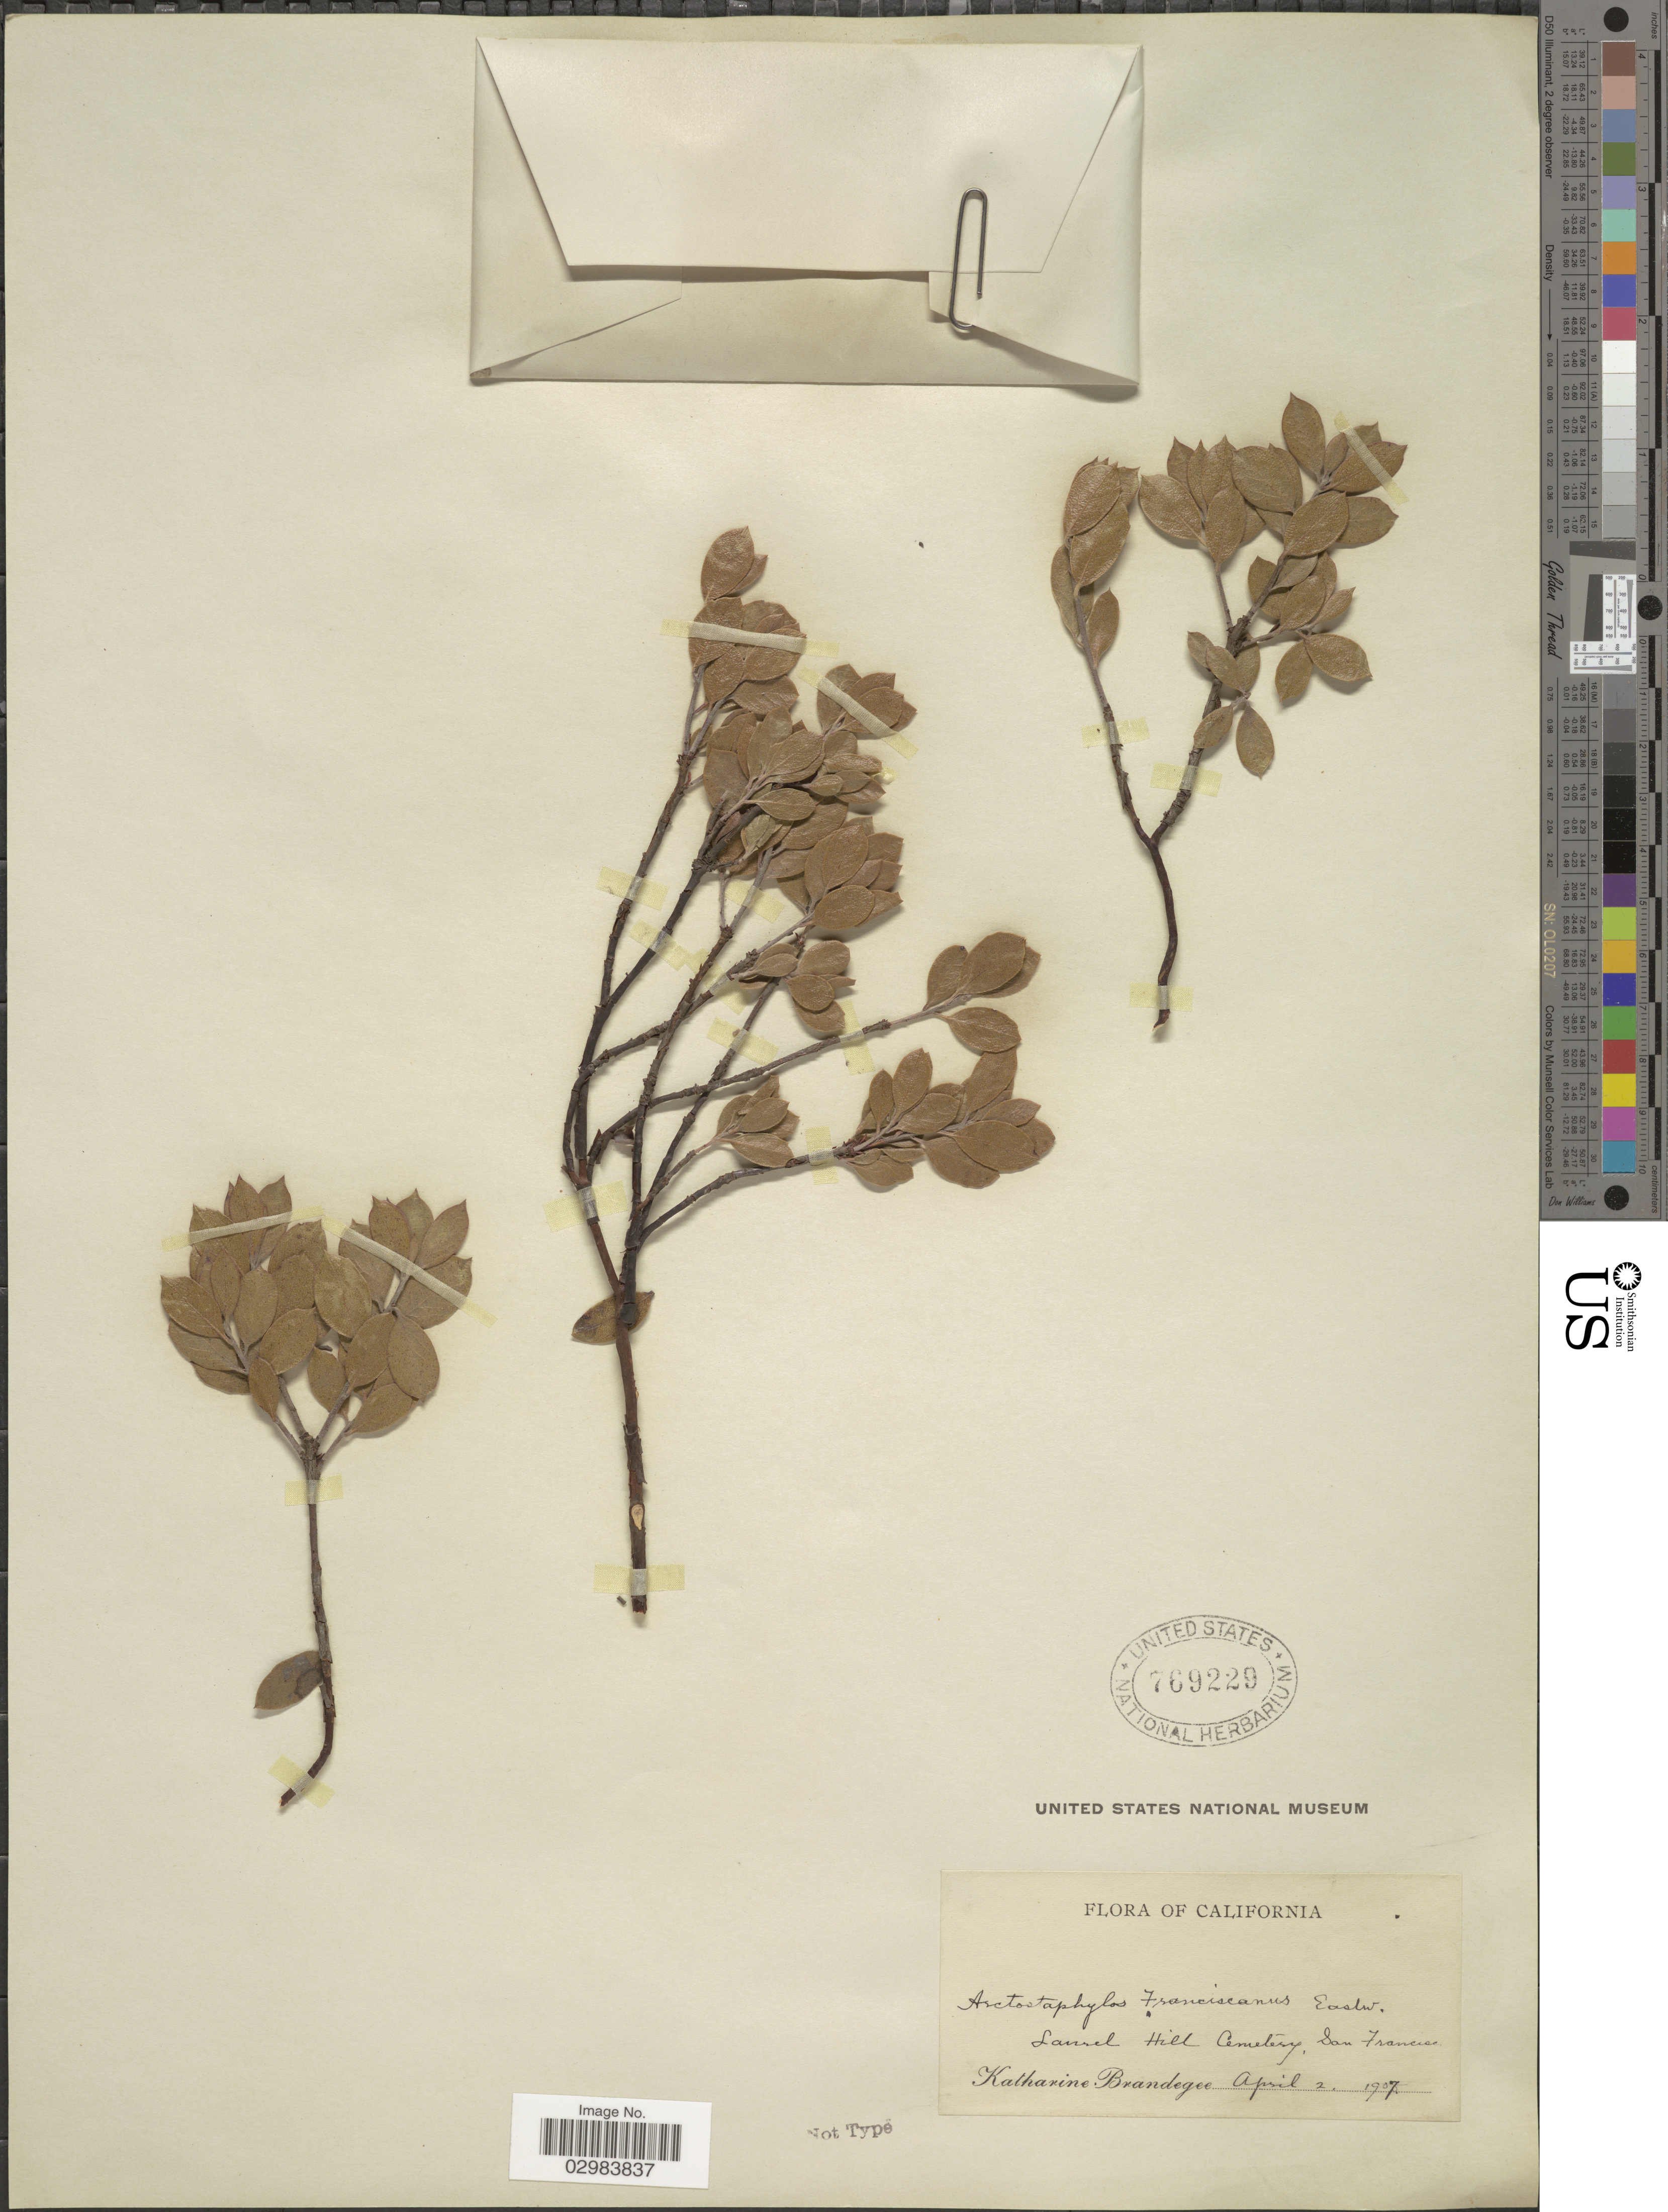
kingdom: Plantae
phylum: Tracheophyta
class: Magnoliopsida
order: Ericales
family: Ericaceae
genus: Arctostaphylos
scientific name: Arctostaphylos franciscana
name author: Eastw.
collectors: M. K. Brandegee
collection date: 1907-04-02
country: United States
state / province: California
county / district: San Francisco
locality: Laurel Hill Cemetery, San Francisco.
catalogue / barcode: US 769229